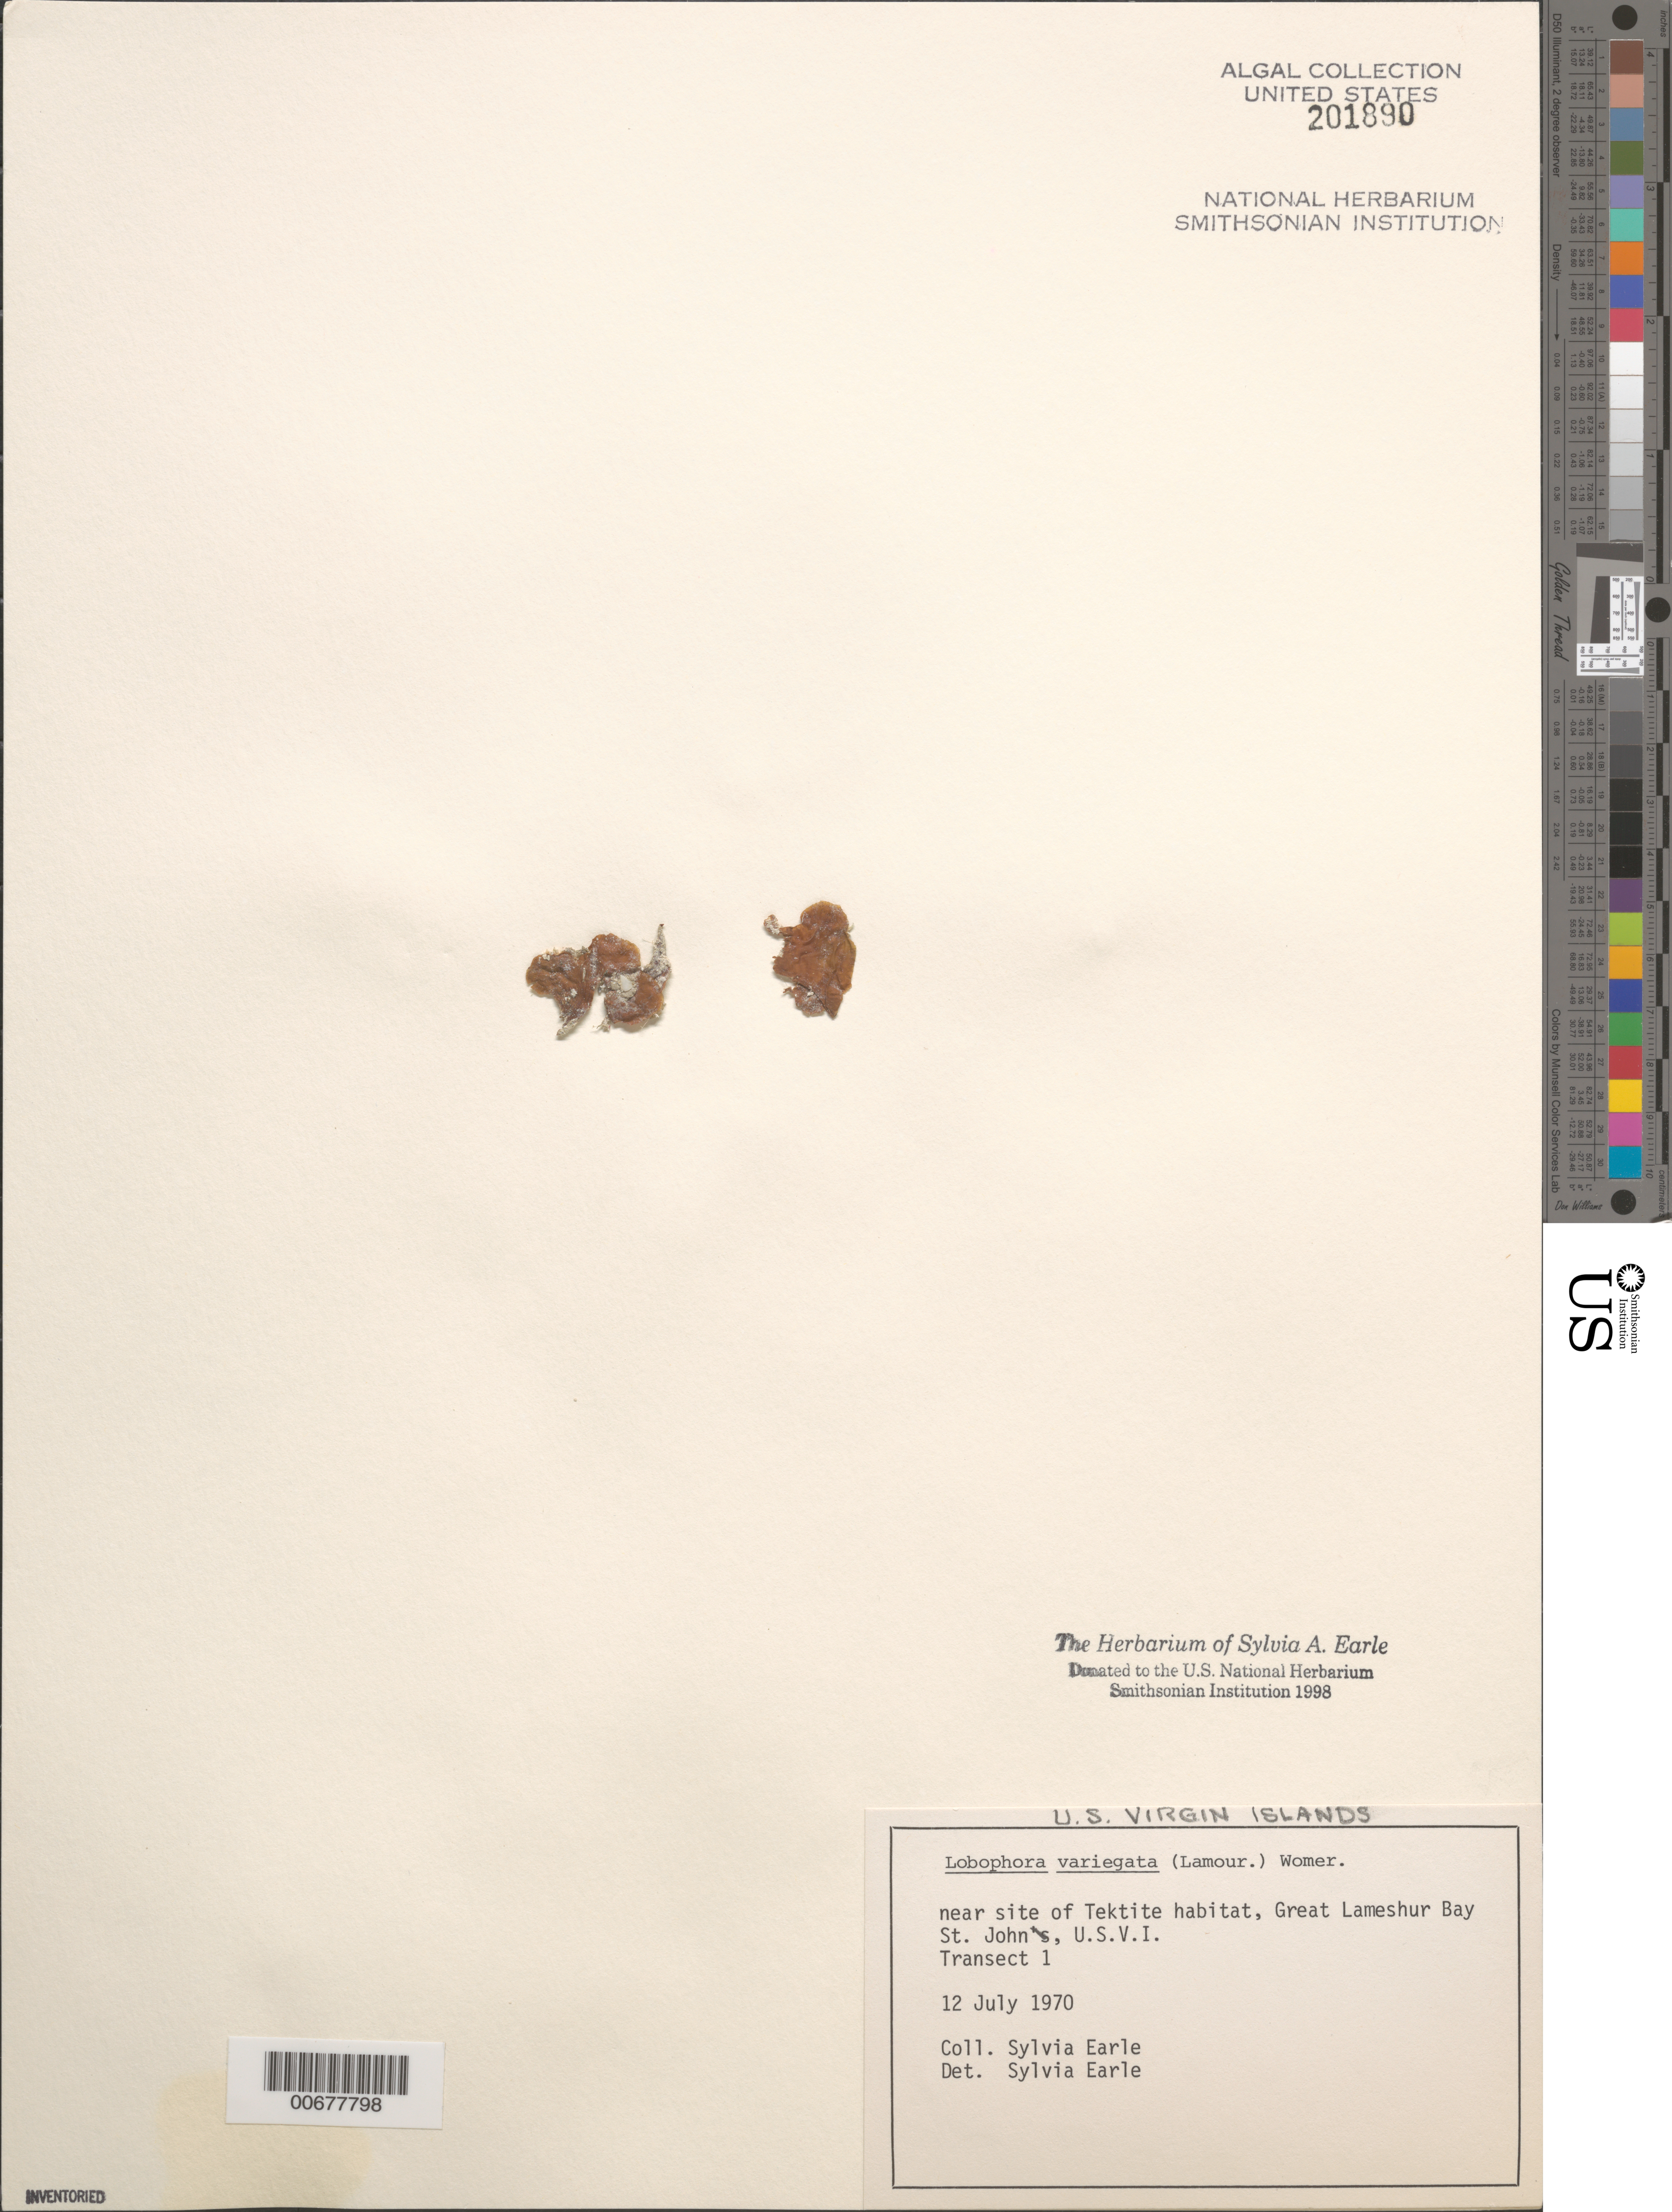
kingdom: Chromista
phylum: Ochrophyta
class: Phaeophyceae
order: Dictyotales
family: Dictyotaceae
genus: Lobophora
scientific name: Lobophora variegata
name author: (J.V.Lamouroux) Womersley & E.C. Oliveira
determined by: Earle, S. A.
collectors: S. A. Earle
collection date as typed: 12 Jul 1970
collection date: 1970-07-12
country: U.S. Virgin Islands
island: St. John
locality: Great Lameshur Bay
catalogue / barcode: US 201890